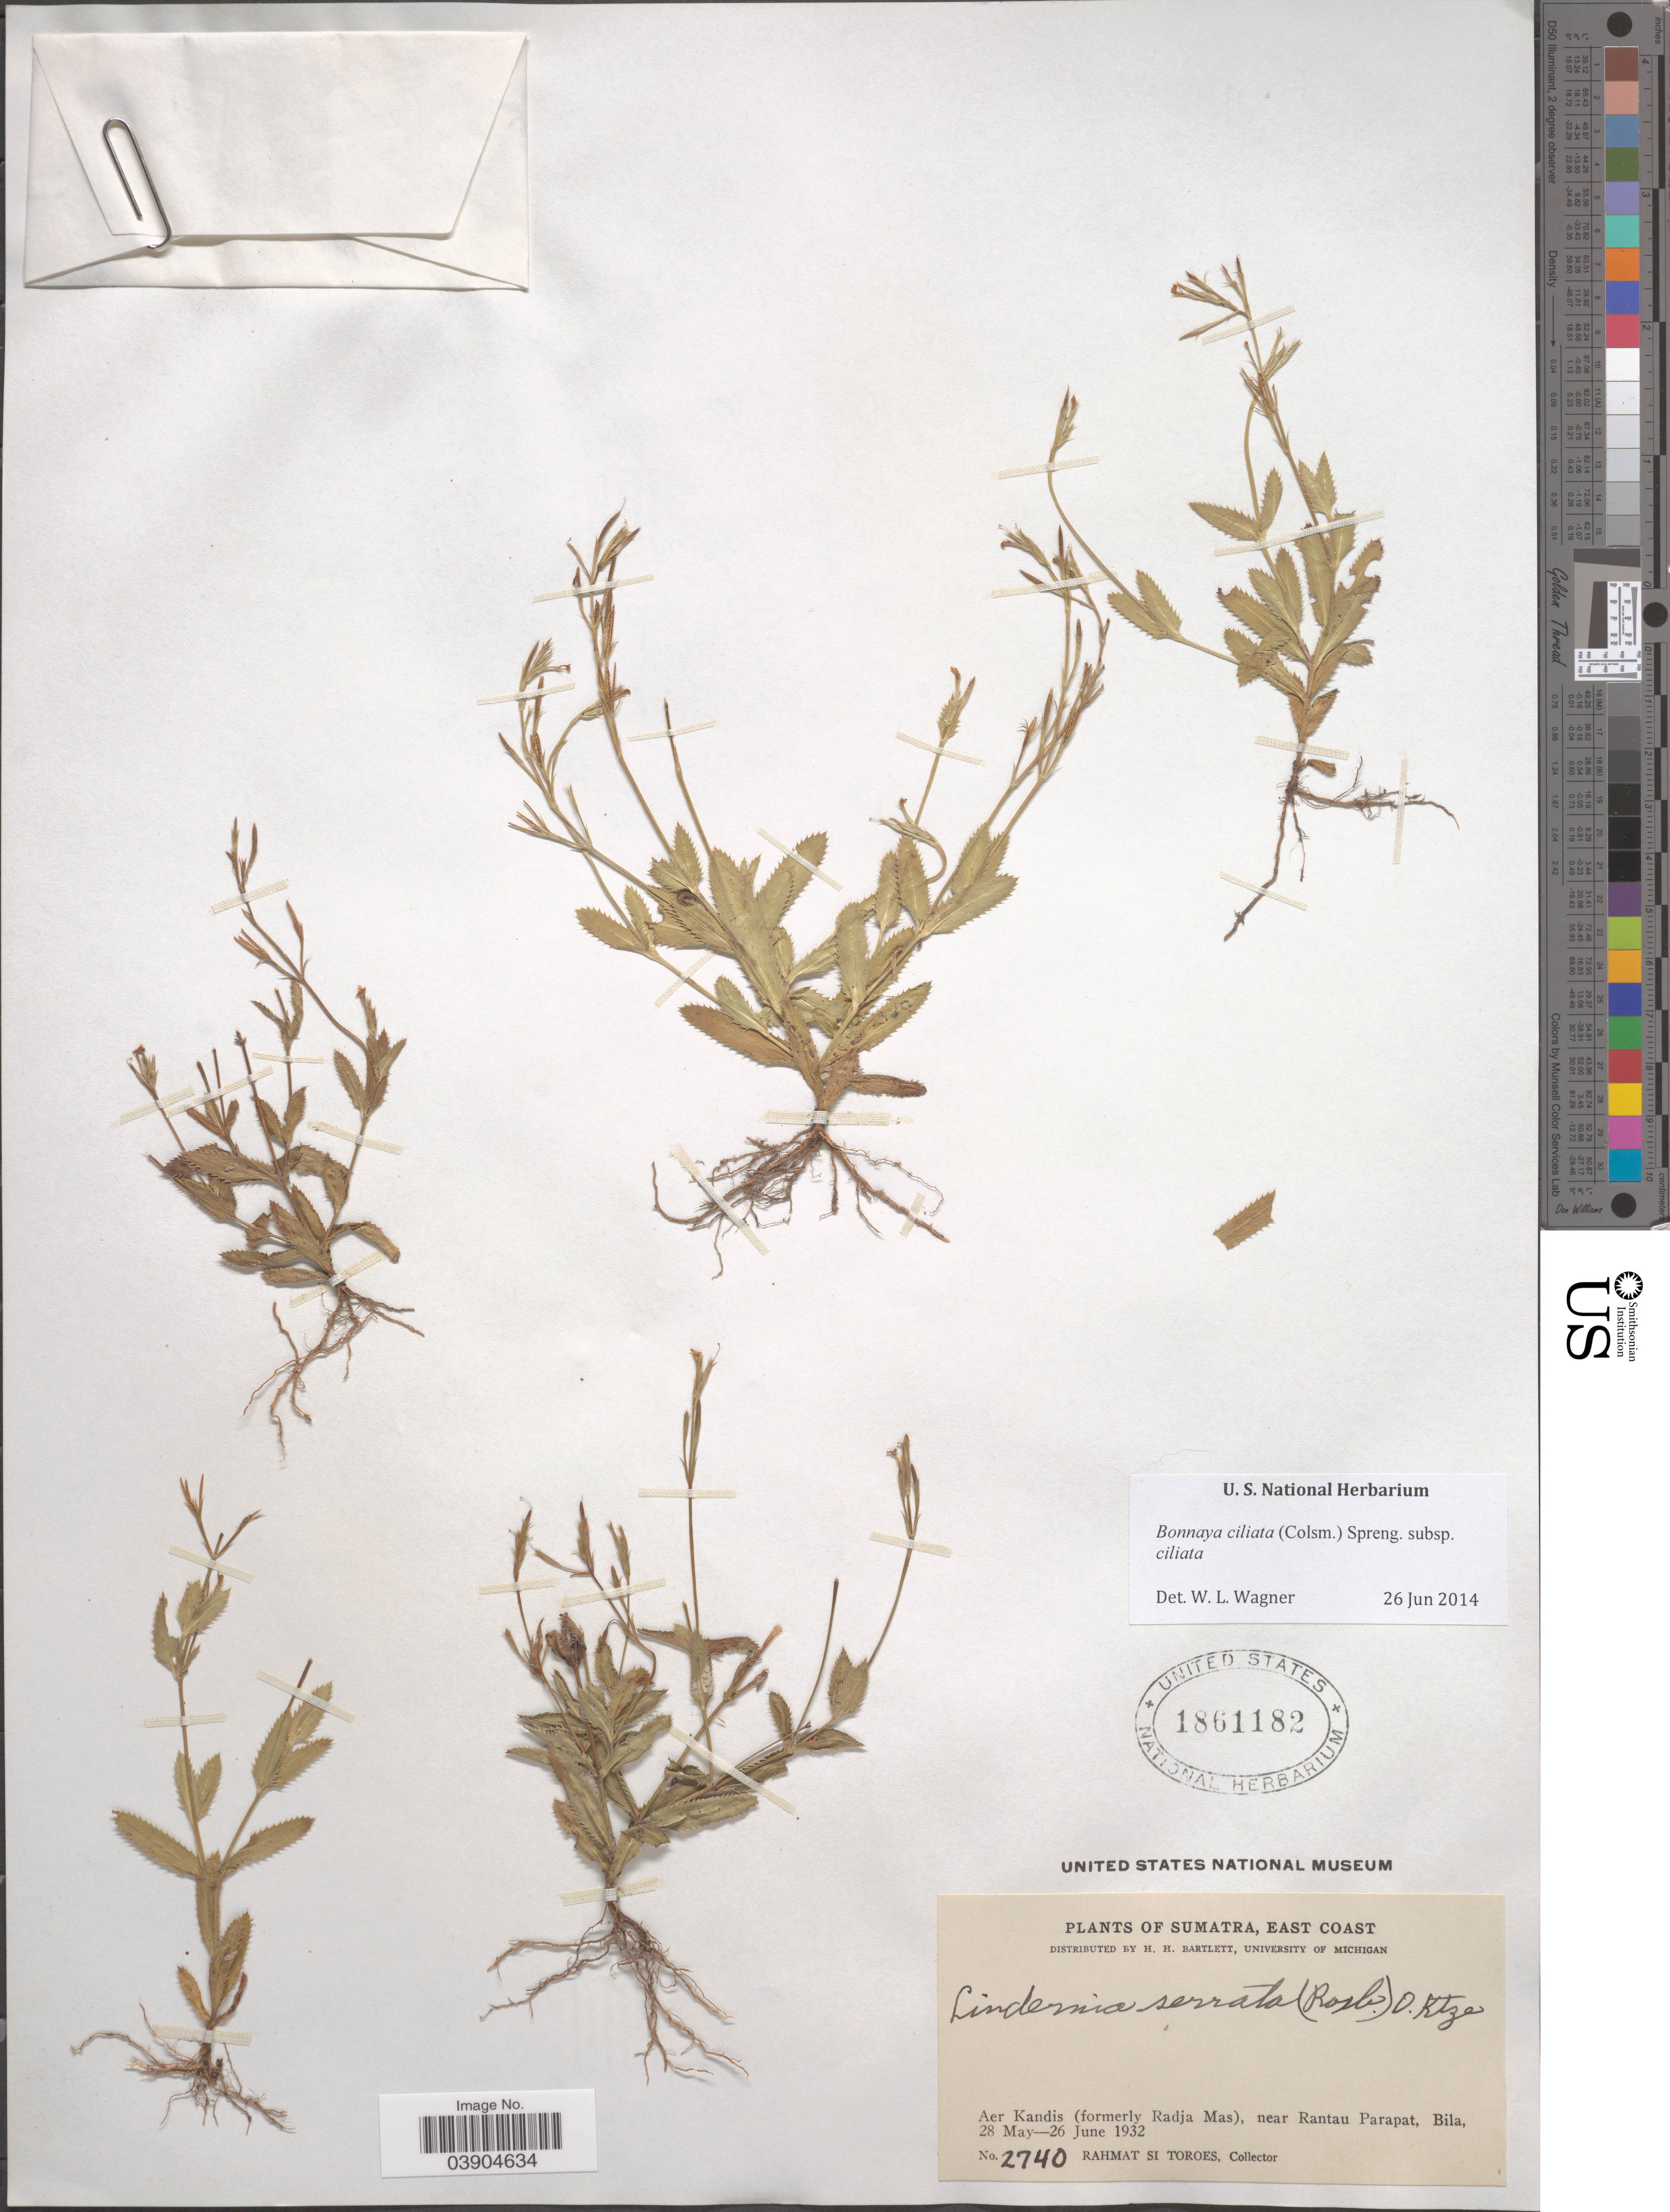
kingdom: Plantae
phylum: Tracheophyta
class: Magnoliopsida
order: Lamiales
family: Linderniaceae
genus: Lindernia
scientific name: Lindernia ciliata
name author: (Colsm.) Pennell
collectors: Rahmat Si Boeea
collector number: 2740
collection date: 1932-05-28/1932-06-26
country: Indonesia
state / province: Sumatra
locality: East Coast. Aer Kandis (formerly Radja Mas), near Rantau Parapat, Bila.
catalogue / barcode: US 1861182